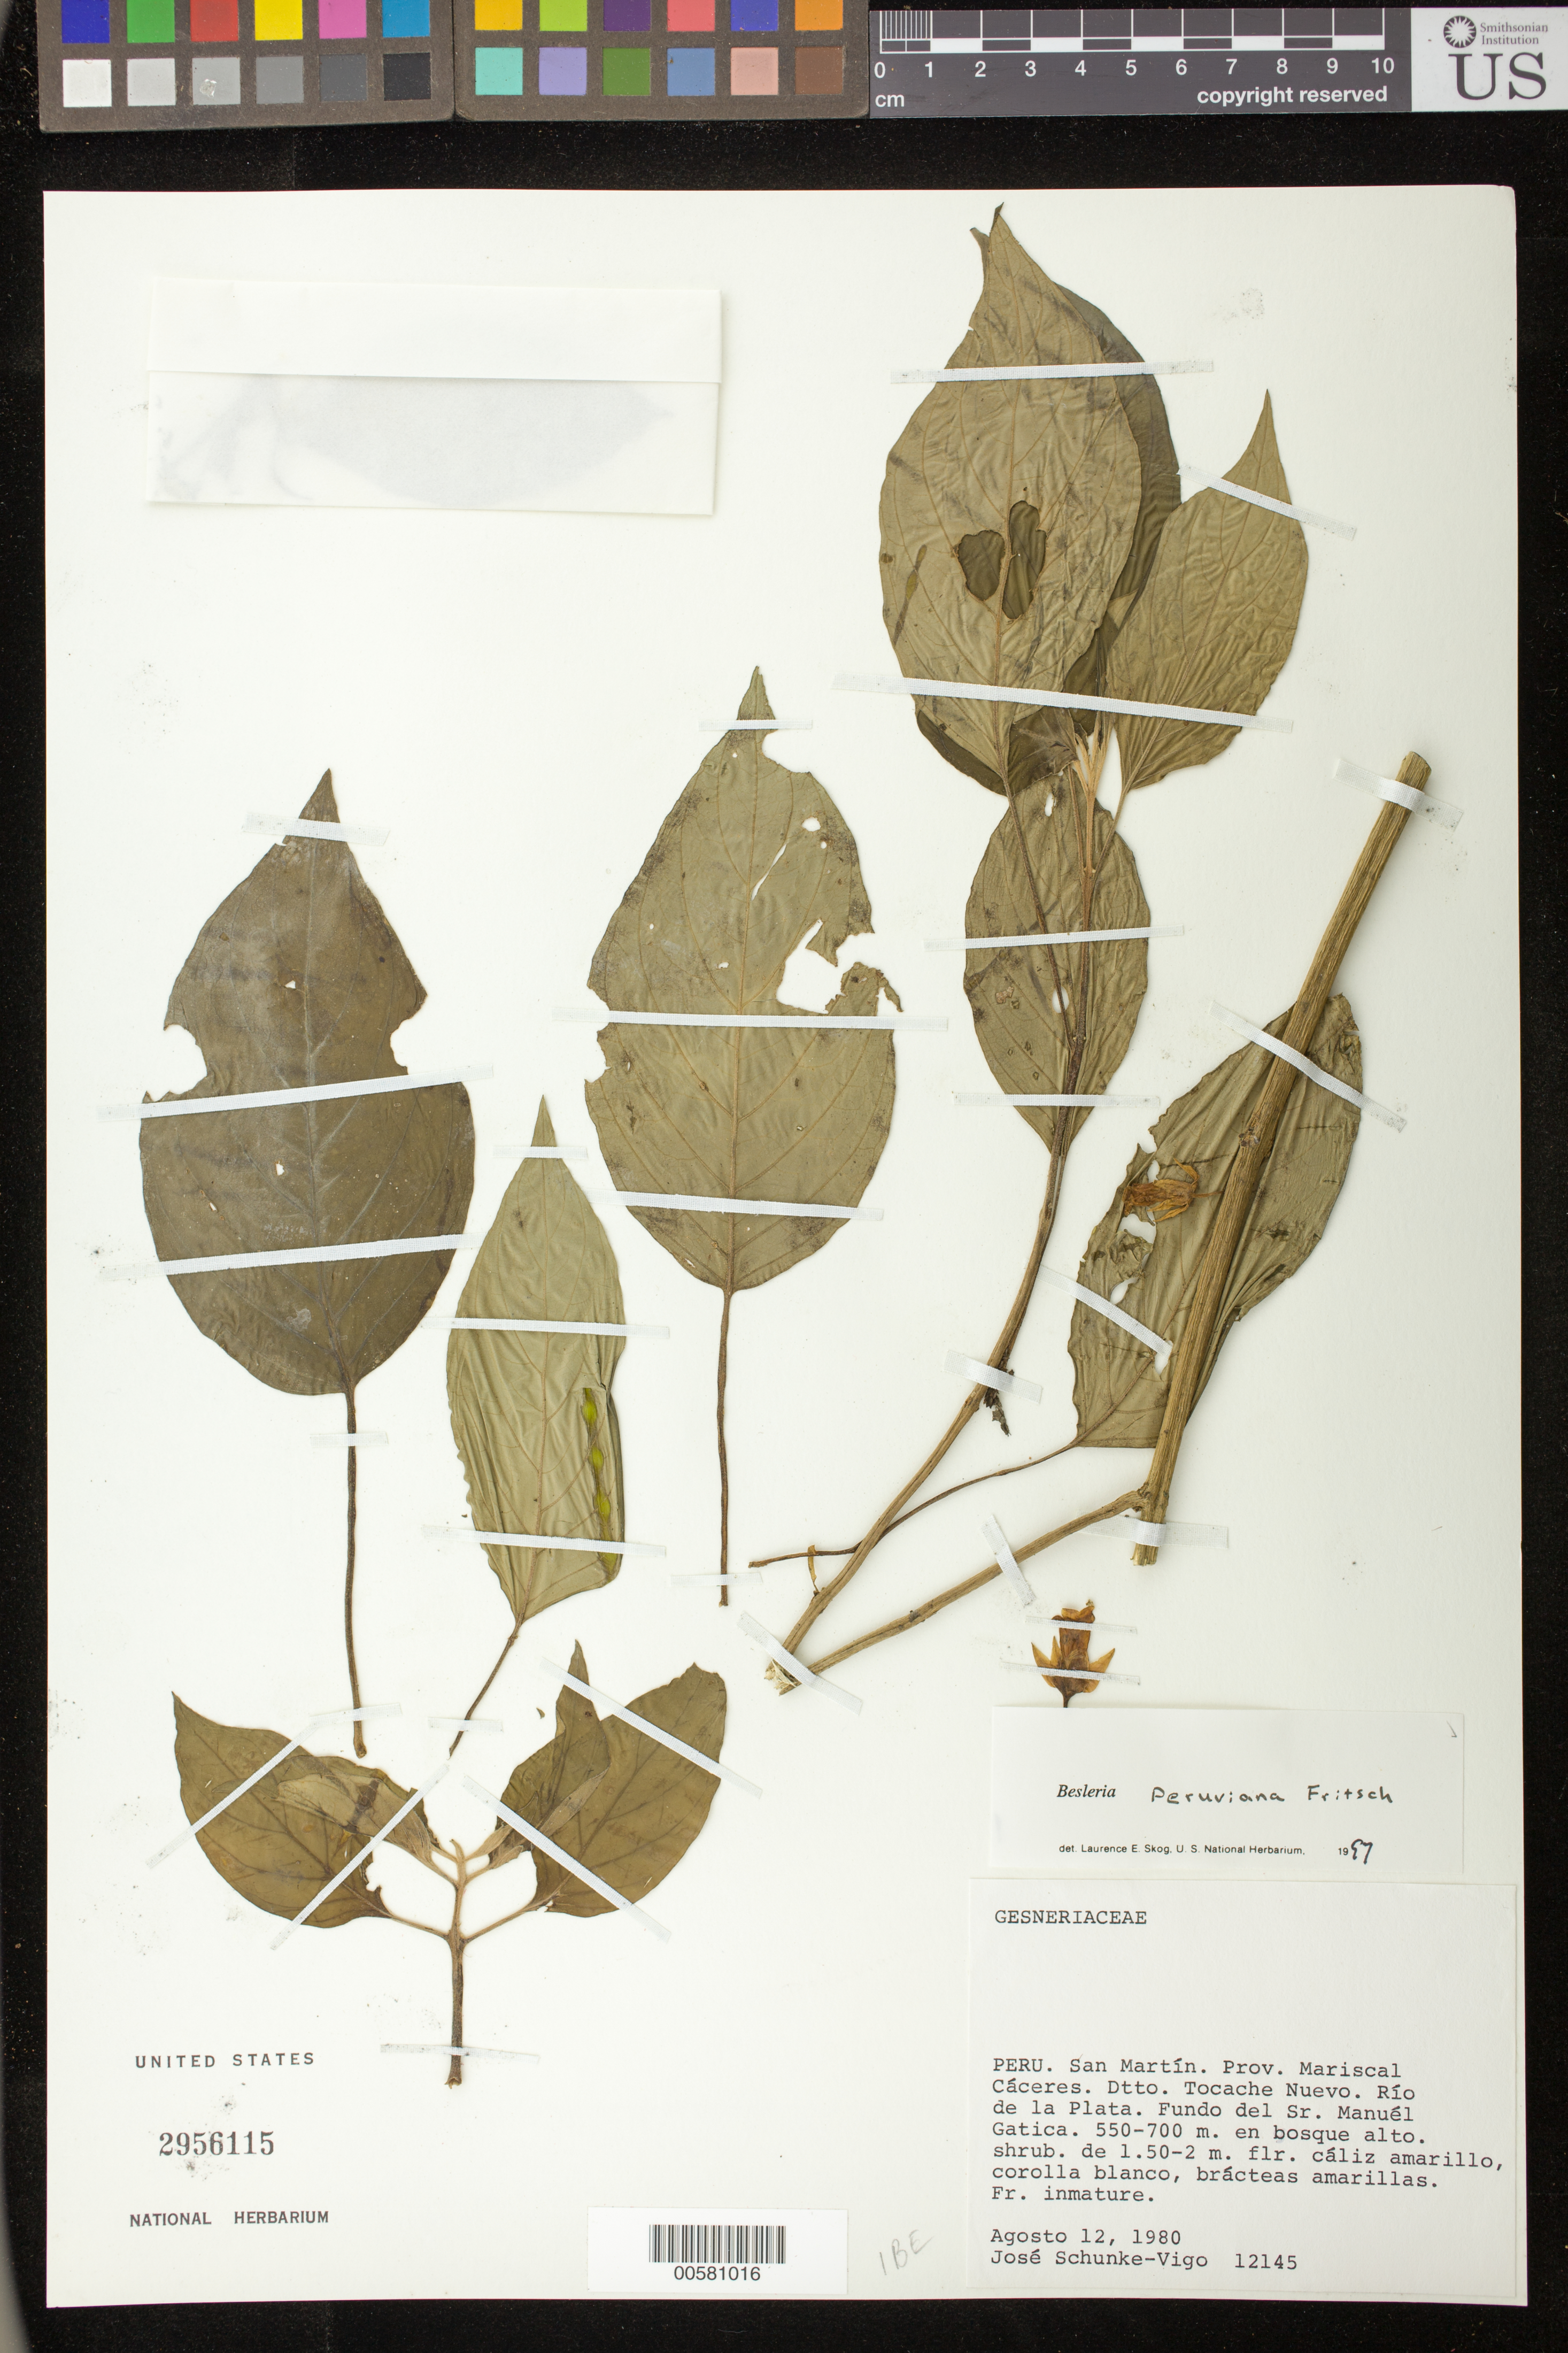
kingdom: Plantae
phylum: Tracheophyta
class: Magnoliopsida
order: Lamiales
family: Gesneriaceae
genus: Besleria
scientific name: Besleria peruviana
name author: Fritsch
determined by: Skog, Laurence E.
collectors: J. Schunke Vigo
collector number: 12145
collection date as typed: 12 Aug 1980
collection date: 1980-08-12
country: Peru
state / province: San Martín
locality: Prov. Mariscal Cáceres, Dtto. Tocache Nuevo; Río de la Plata, Fundo del Sr. Manuél Gatica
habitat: En bosque alto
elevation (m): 550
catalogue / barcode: US 2956115